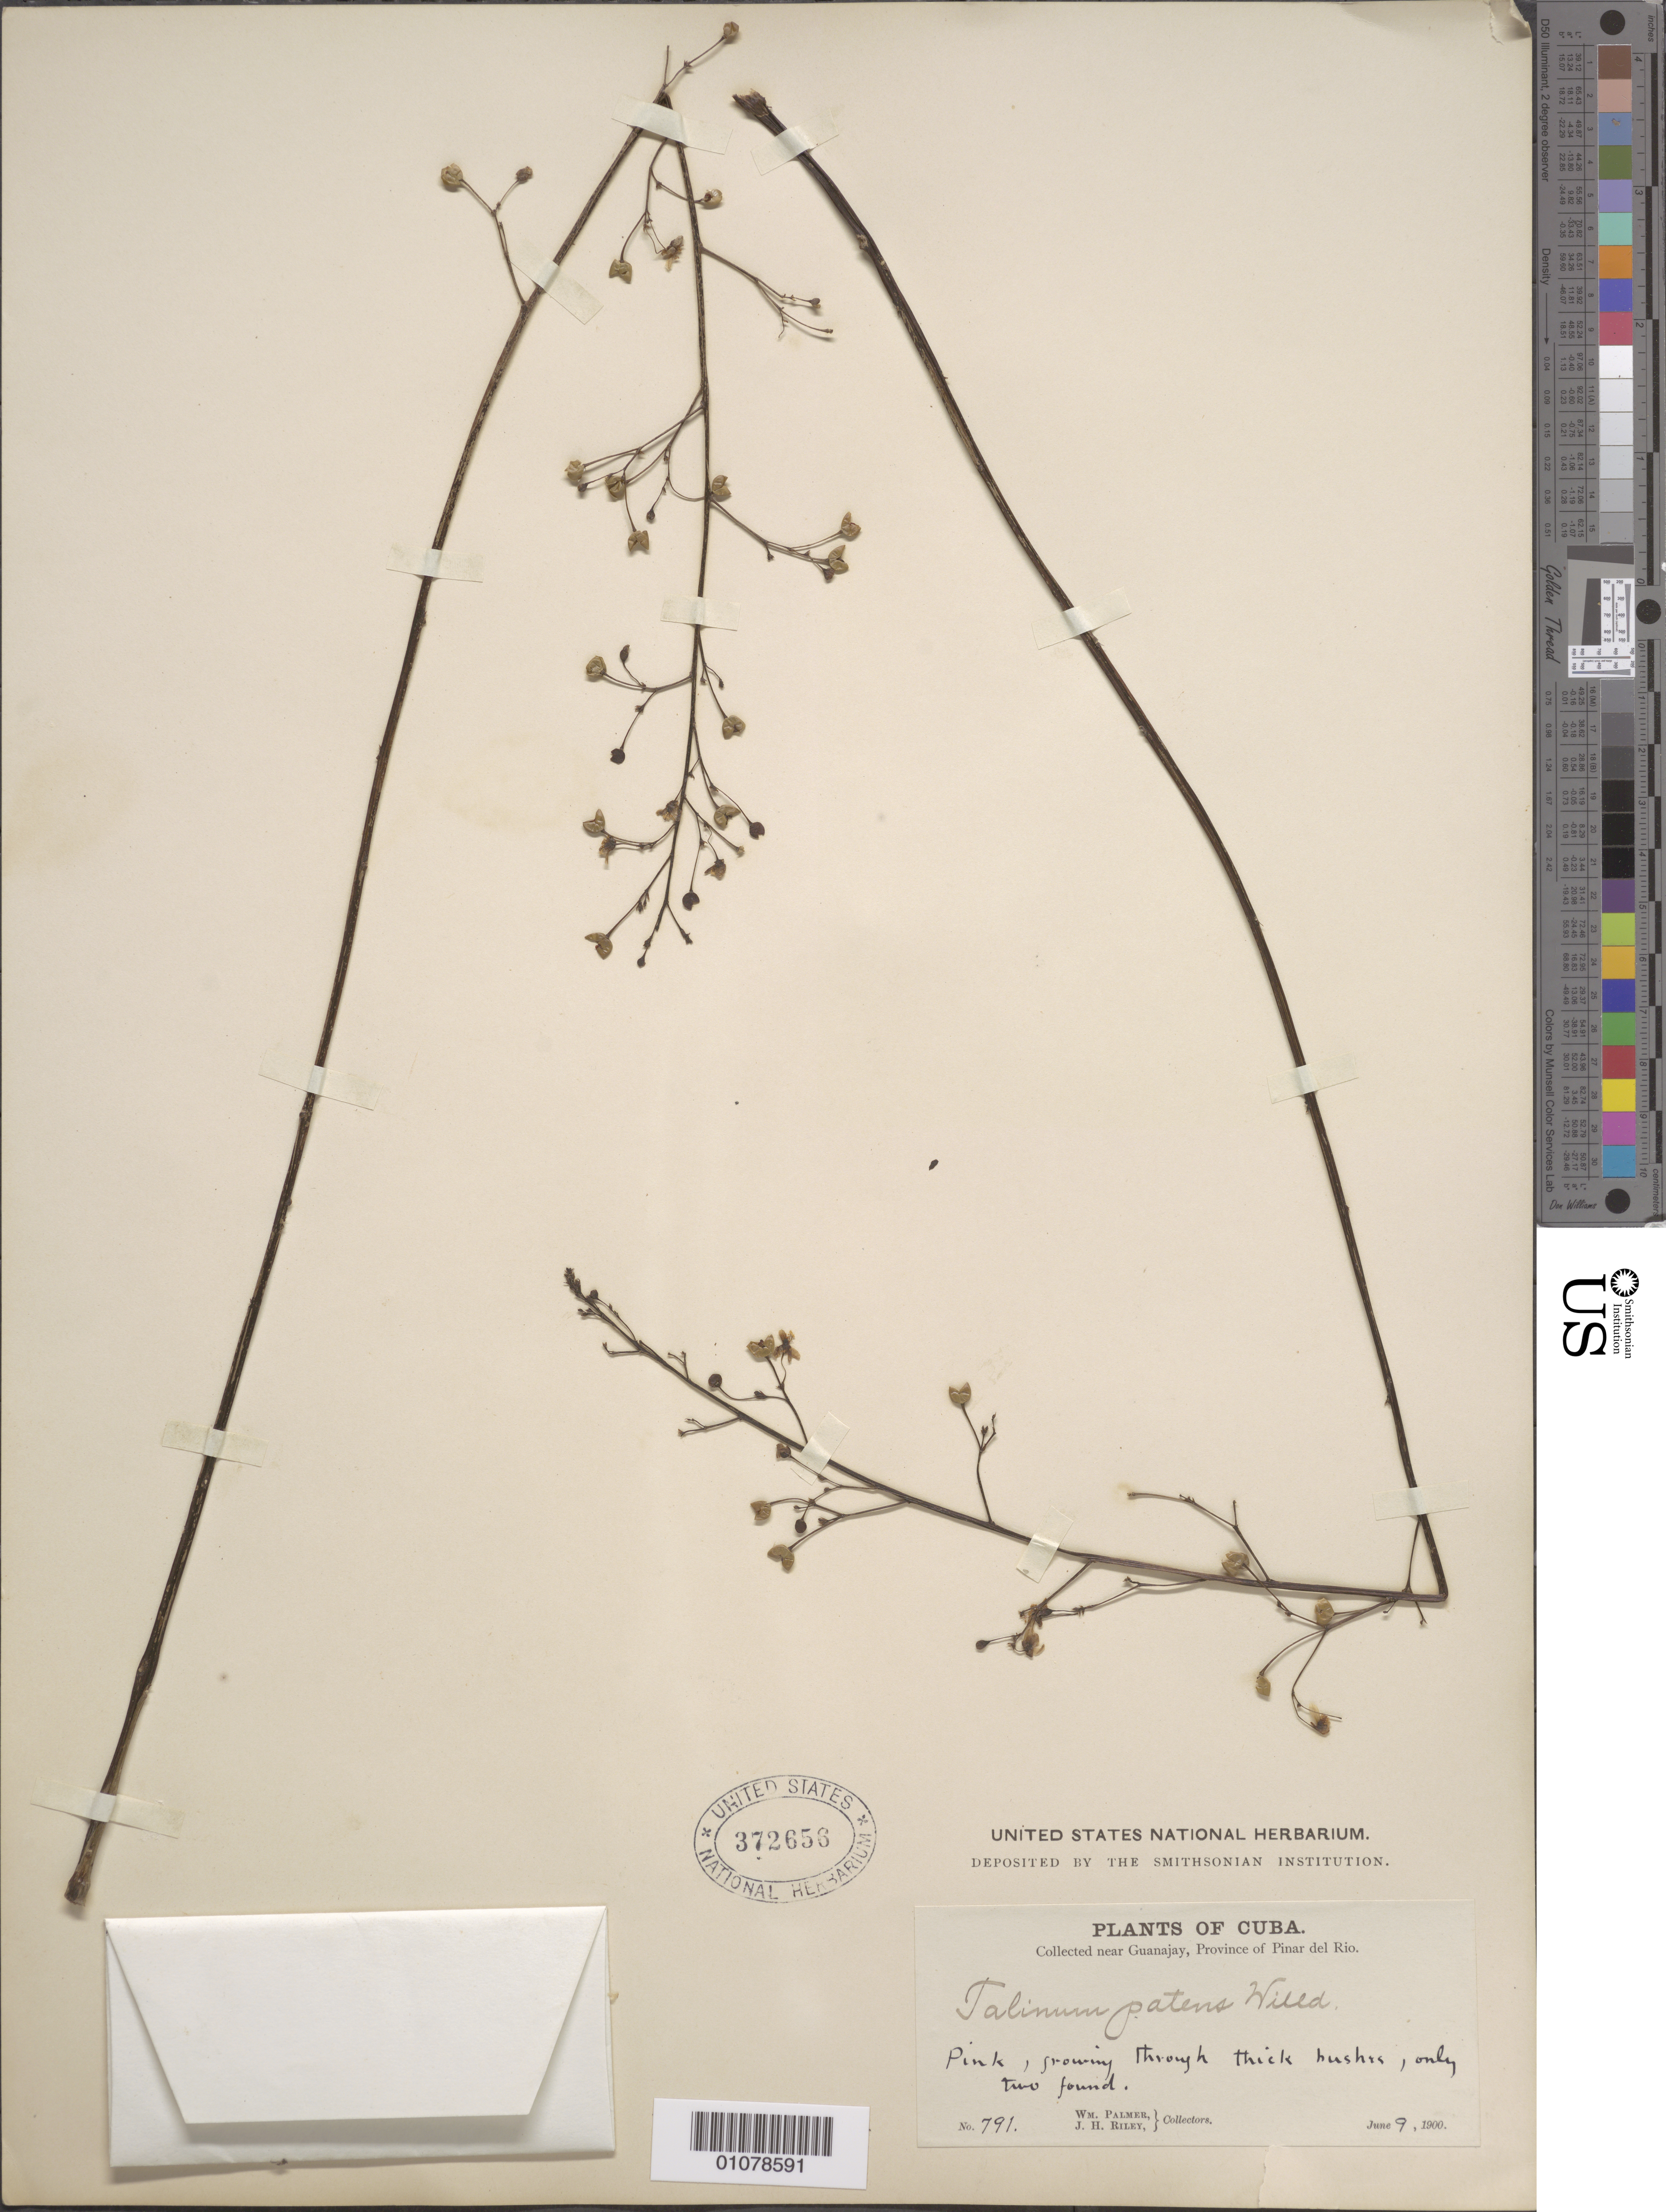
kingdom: Plantae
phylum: Tracheophyta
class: Magnoliopsida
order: Caryophyllales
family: Talinaceae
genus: Talinum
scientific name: Talinum paniculatum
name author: (Jacq.) Gaertn.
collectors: W. Palmer & J. H. Riley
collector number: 791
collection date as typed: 09 Jun 1900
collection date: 1900-06-09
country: Cuba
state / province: Pinar del Rio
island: Cuba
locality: Province of Pinar del Rio, near Guanajay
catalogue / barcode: US 372656